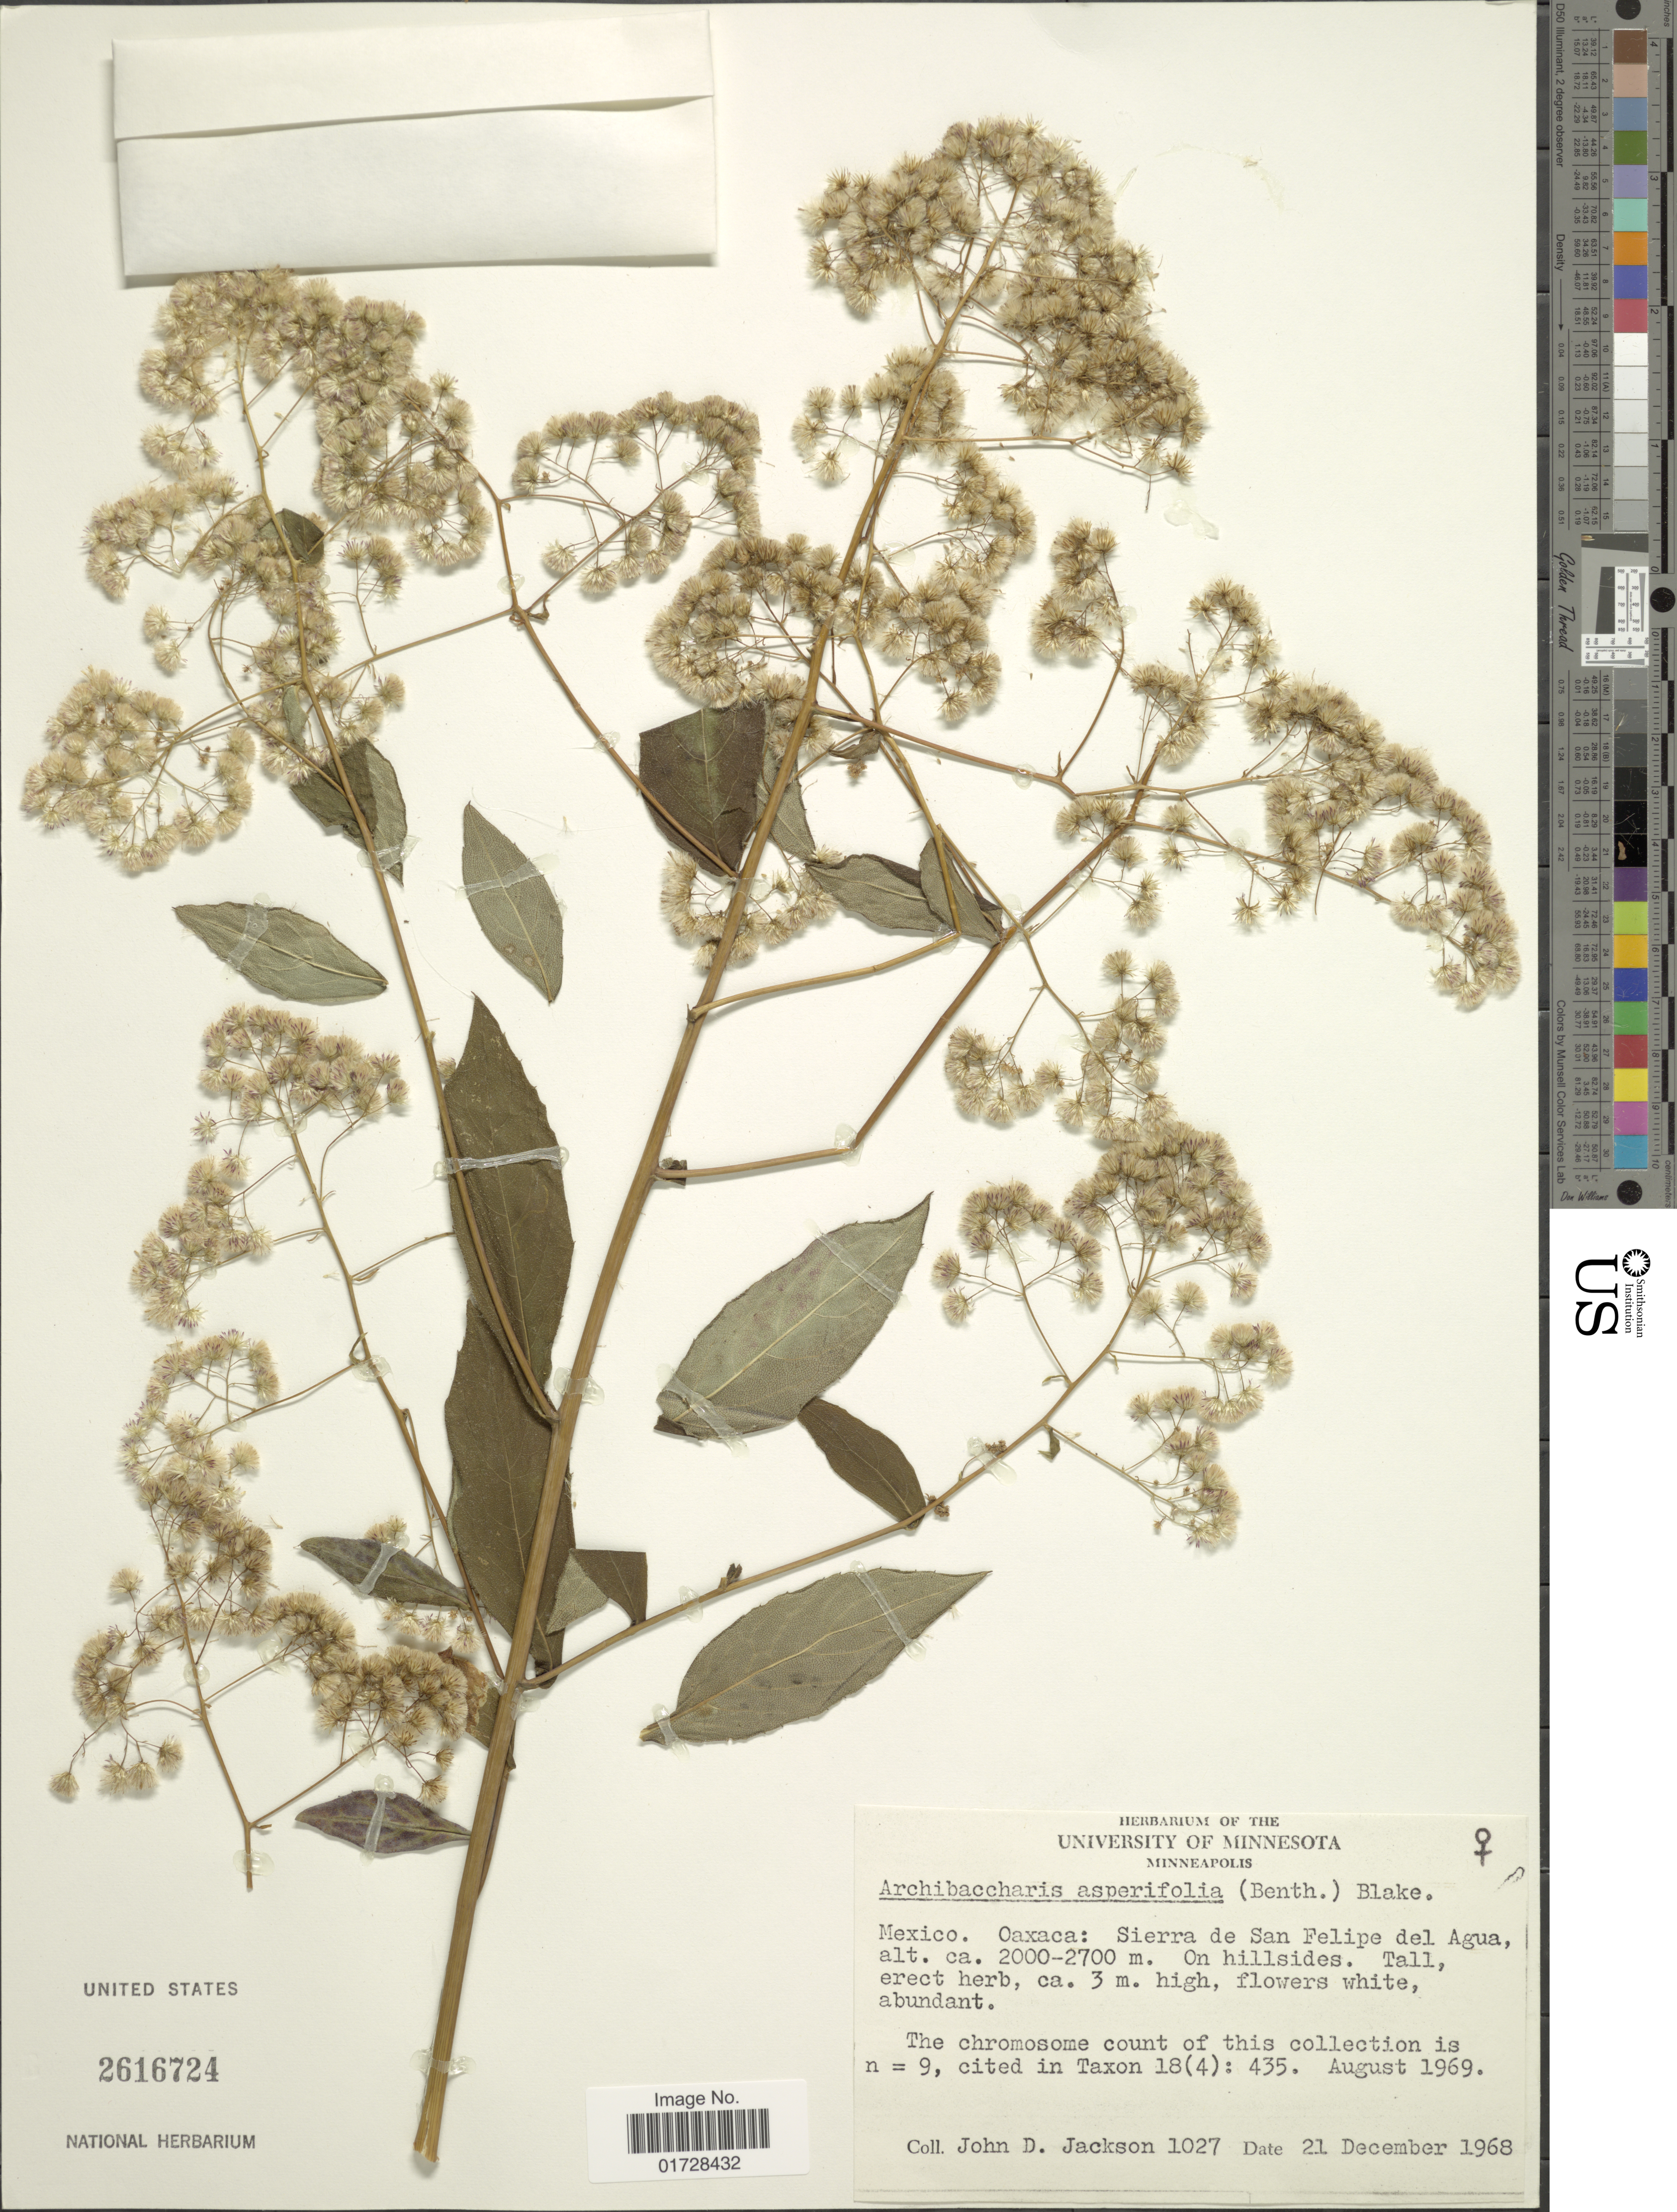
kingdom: Plantae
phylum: Tracheophyta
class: Magnoliopsida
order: Asterales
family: Asteraceae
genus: Archibaccharis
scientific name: Archibaccharis asperifolia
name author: (Benth.) S.F. Blake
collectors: J. Jackson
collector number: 1027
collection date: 1968-12-21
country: Mexico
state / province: Oaxaca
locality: Sierra de San Felipe del Agua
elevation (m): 2000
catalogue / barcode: US 2616724